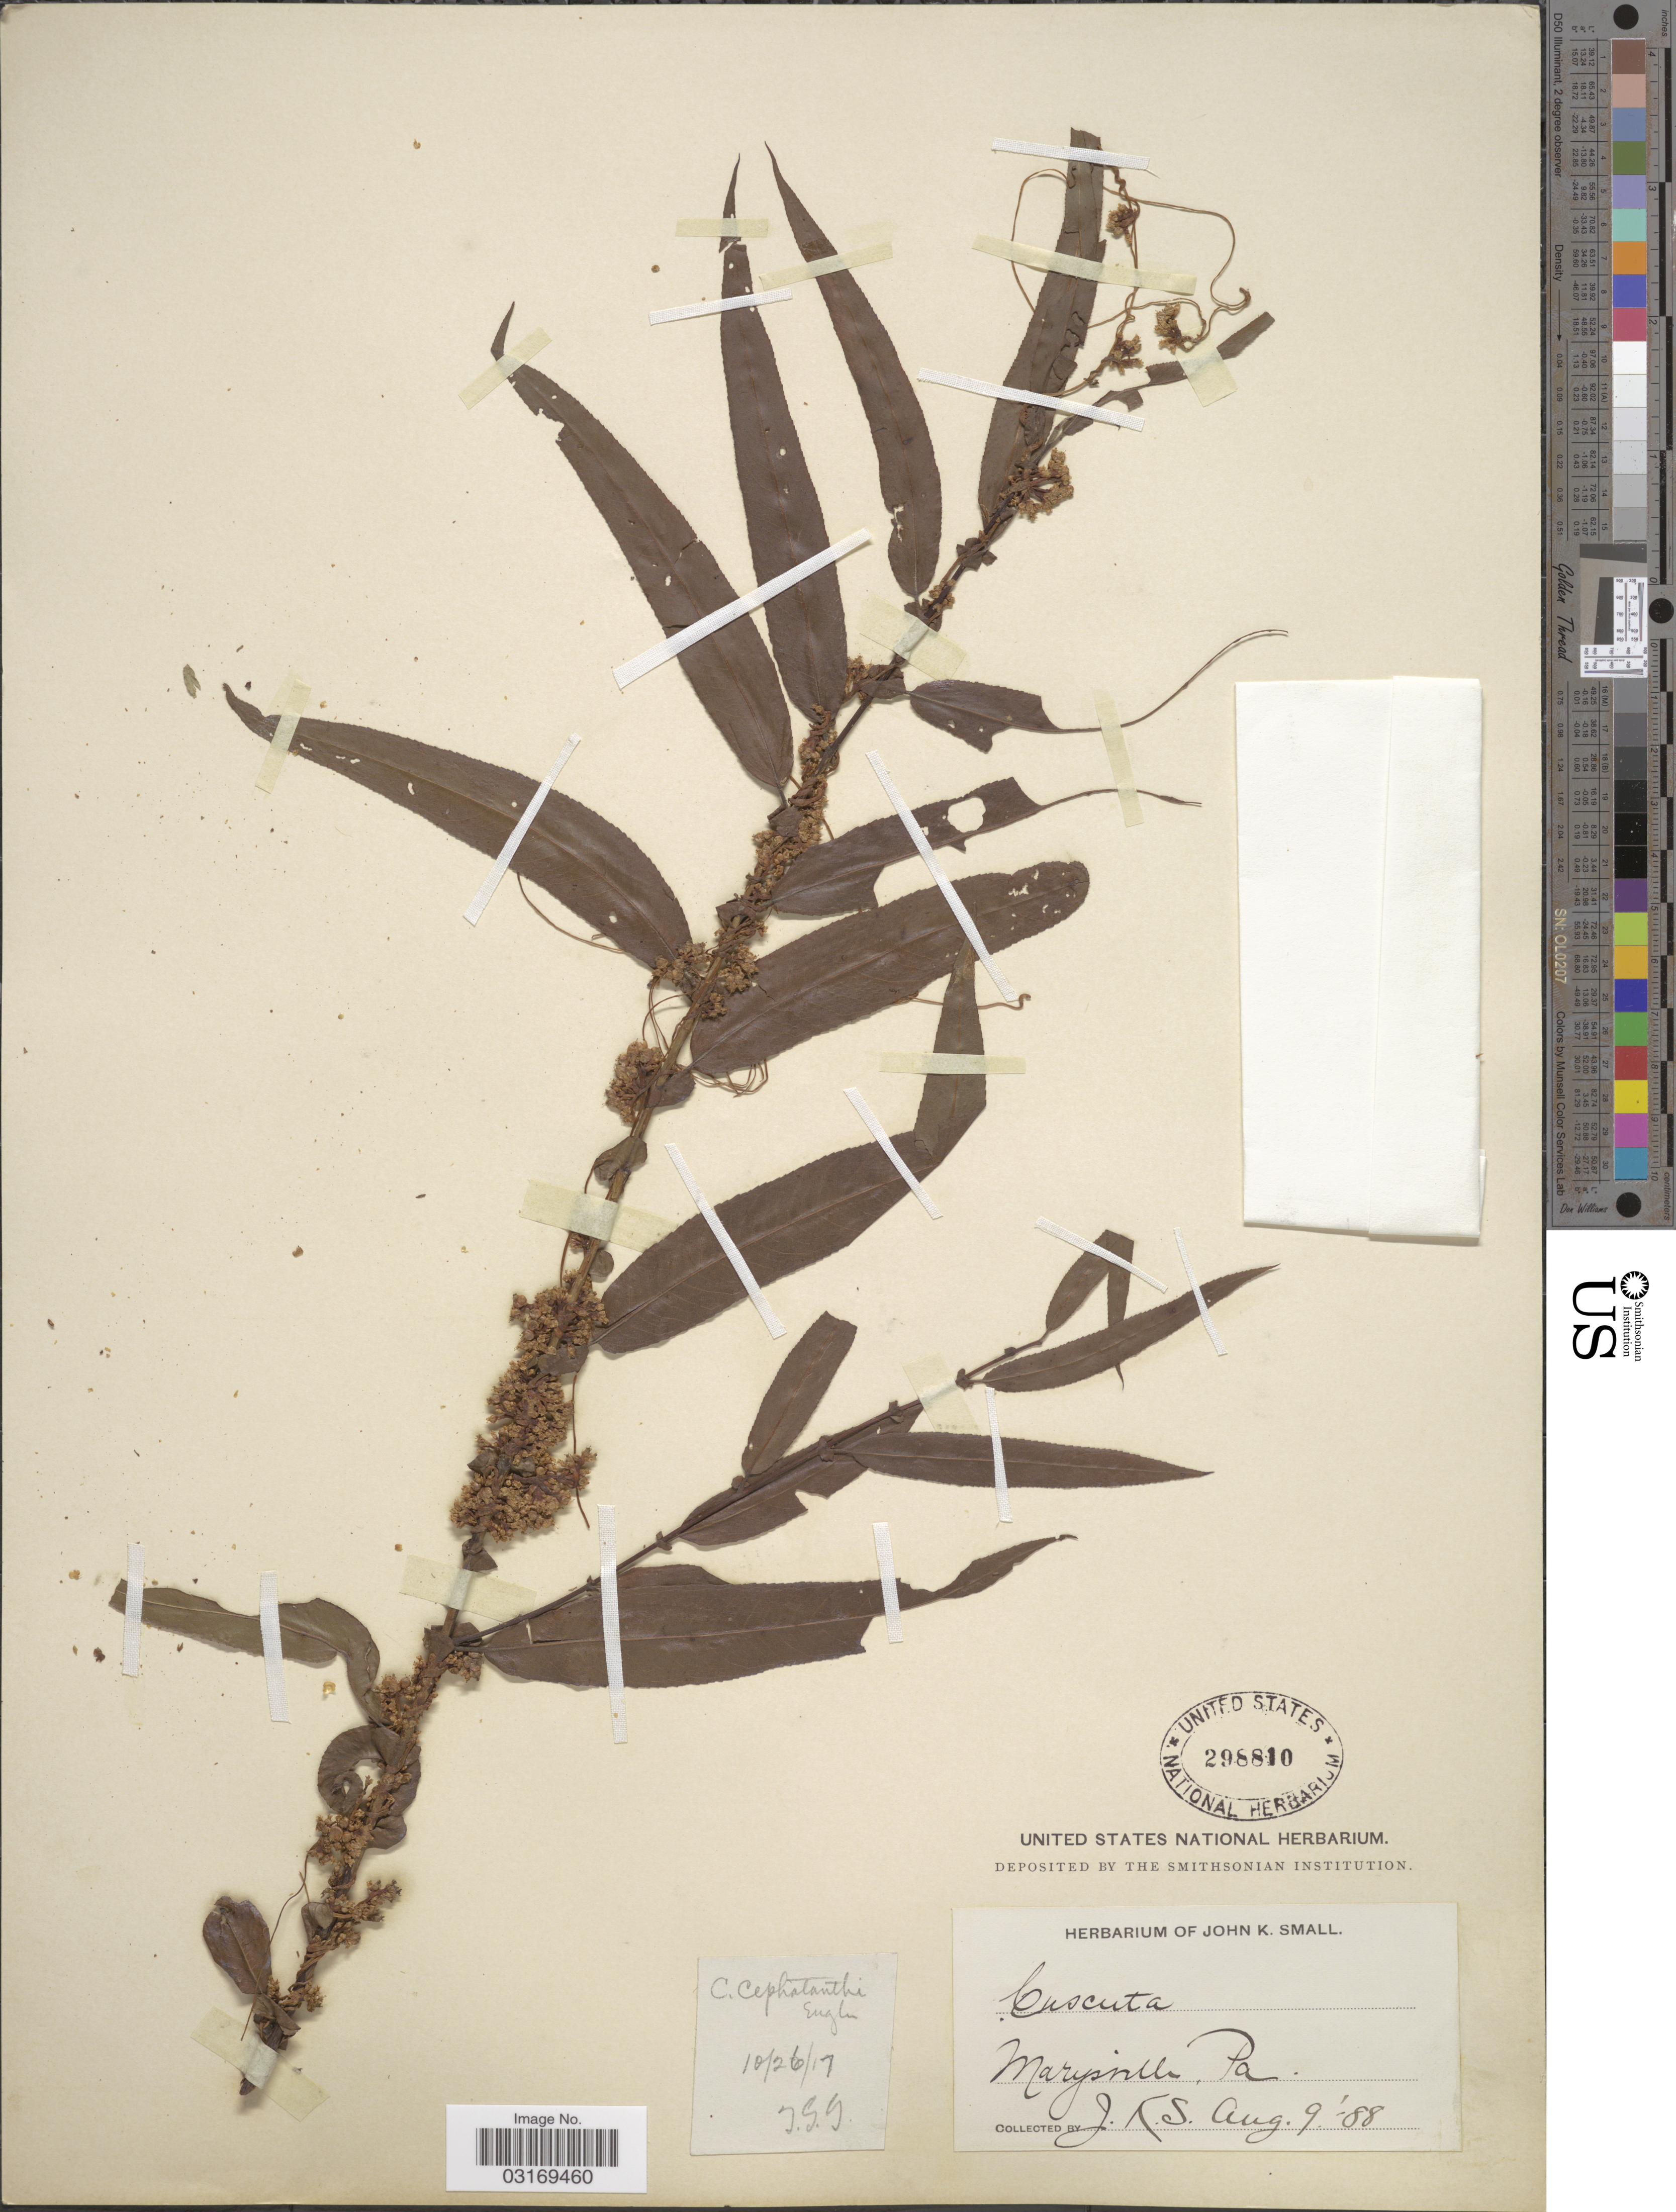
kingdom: Plantae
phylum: Tracheophyta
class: Magnoliopsida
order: Solanales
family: Convolvulaceae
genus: Cuscuta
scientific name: Cuscuta cephalanthi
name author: Engelm.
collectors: J. K. Small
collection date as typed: Transcribed d/m/y: 9/8/88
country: United States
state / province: Pennsylvania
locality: Marysville.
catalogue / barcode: US 298810